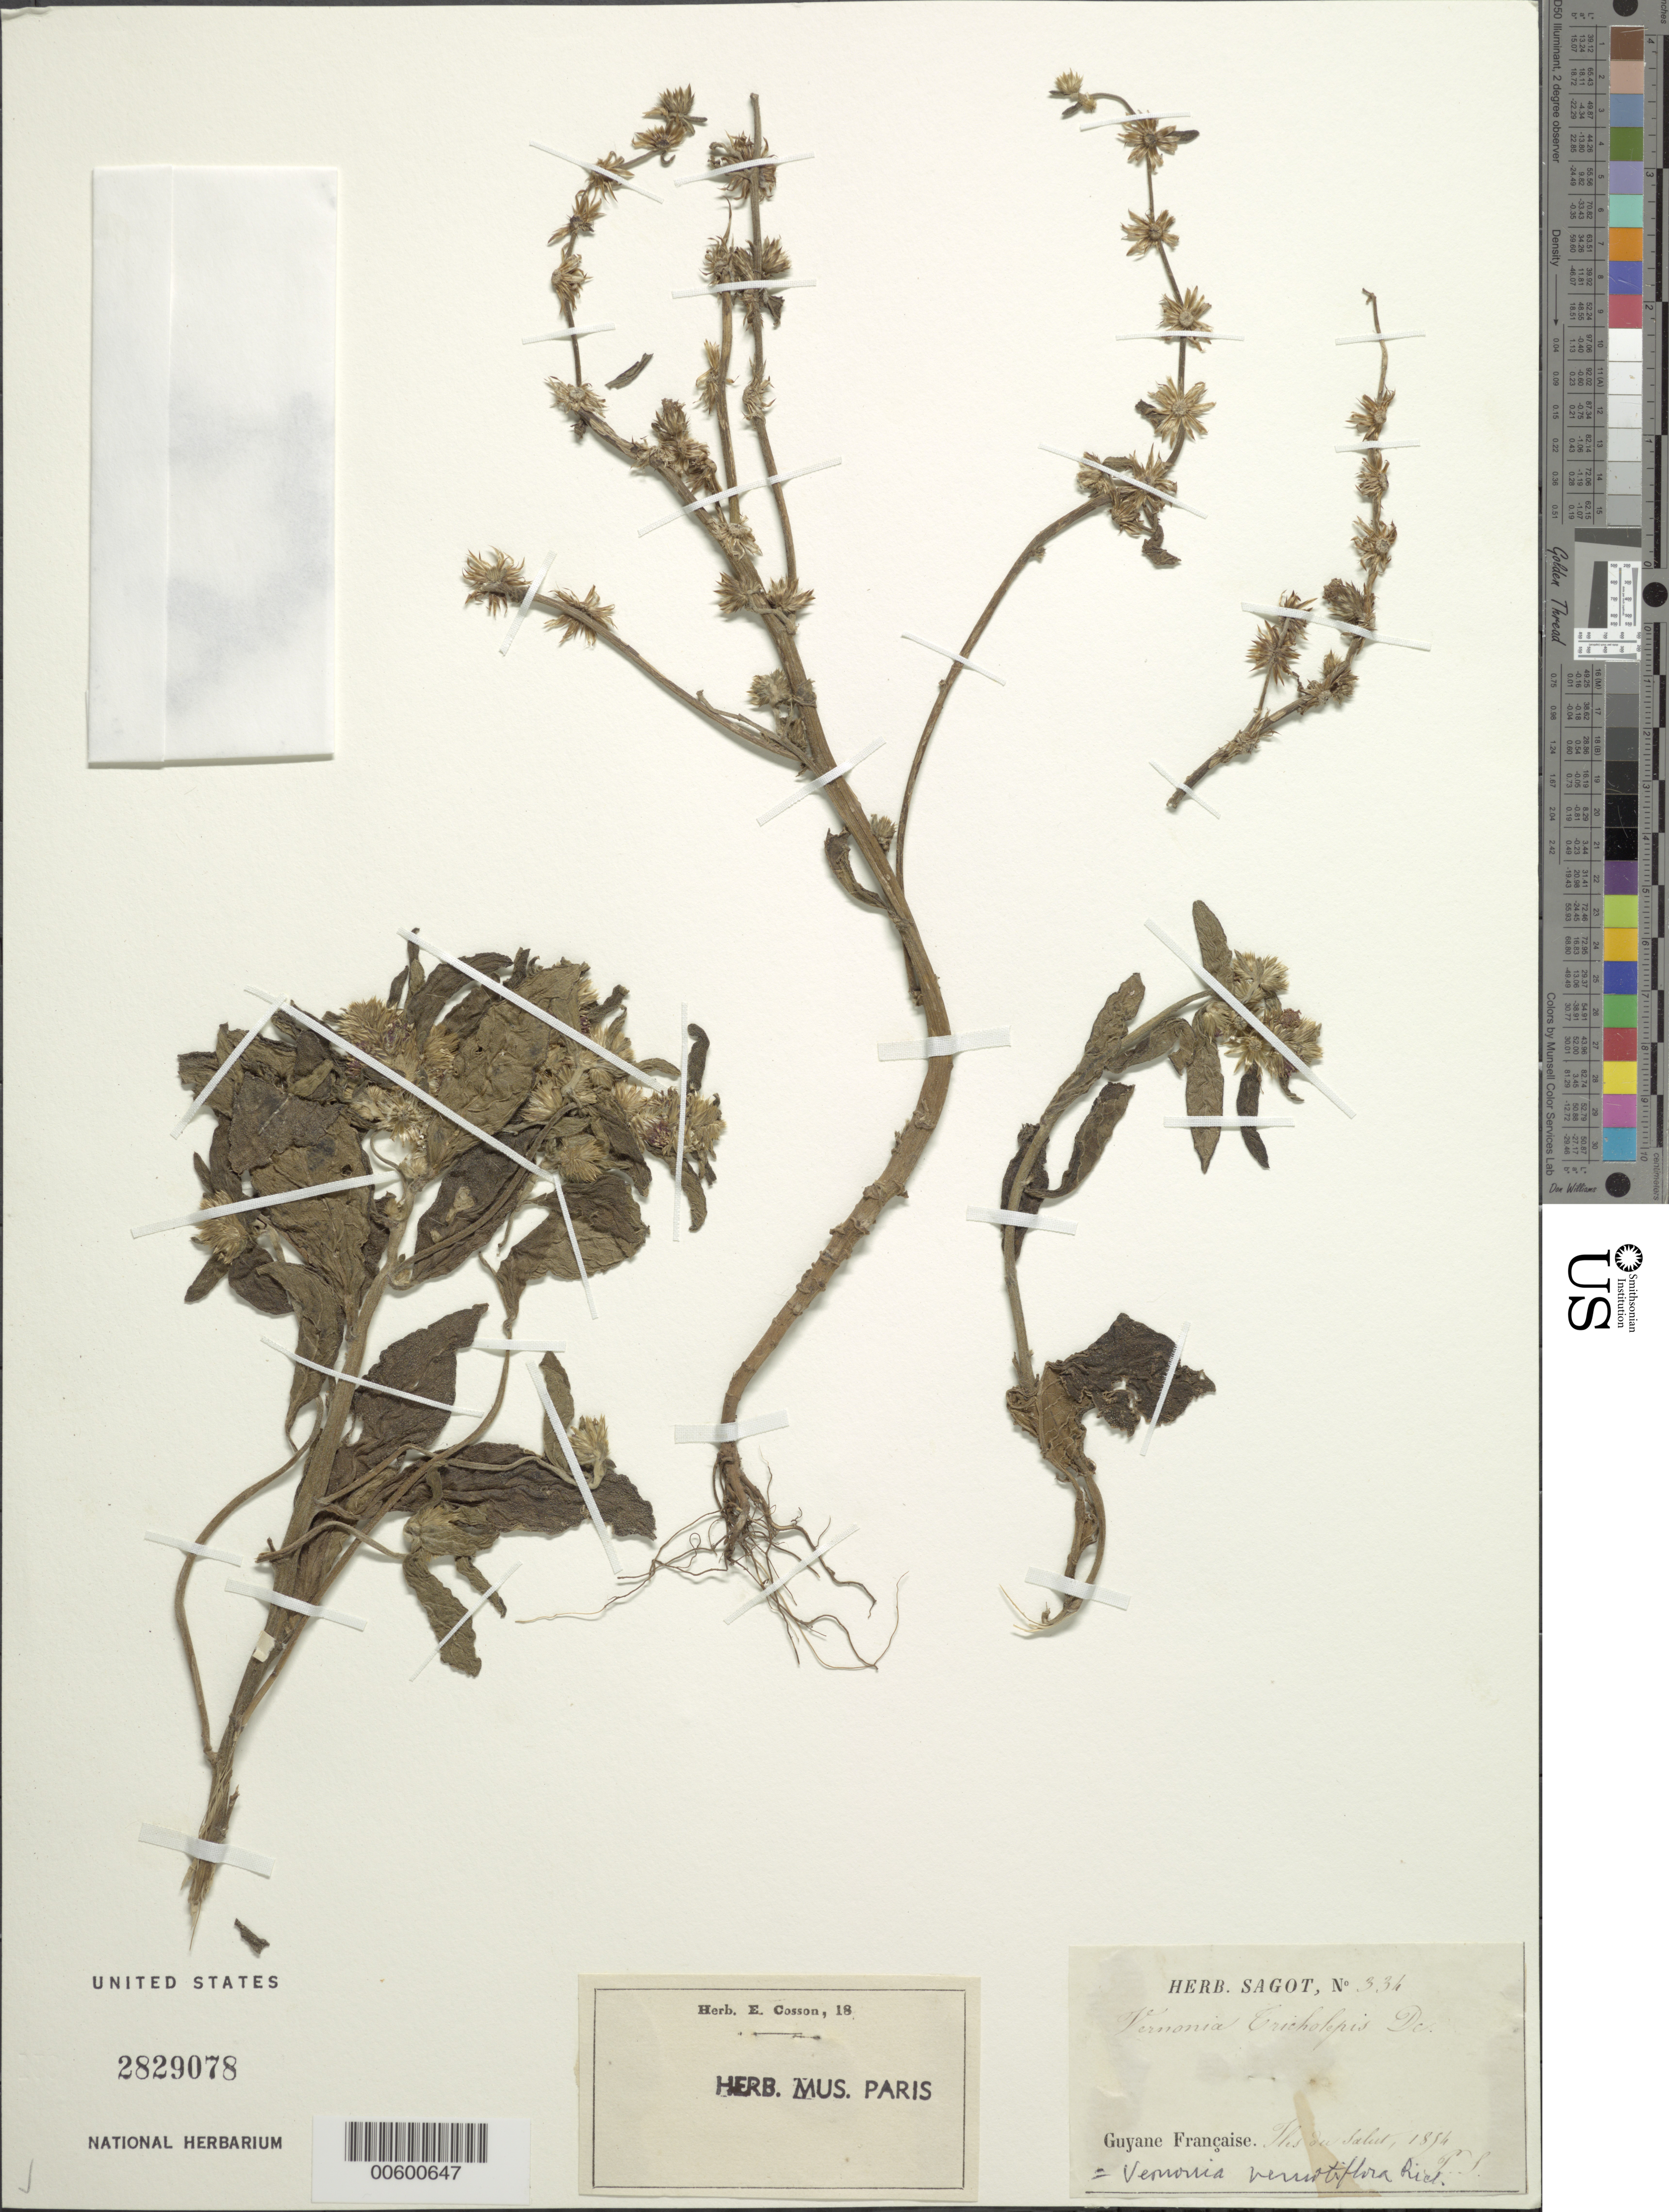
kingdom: Plantae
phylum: Tracheophyta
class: Magnoliopsida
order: Asterales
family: Asteraceae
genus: Lepidaploa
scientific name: Lepidaploa remotiflora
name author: (Rich.) H. Rob.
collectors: P. A. Sagot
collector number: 334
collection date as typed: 1854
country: French Guiana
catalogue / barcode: US 2829078